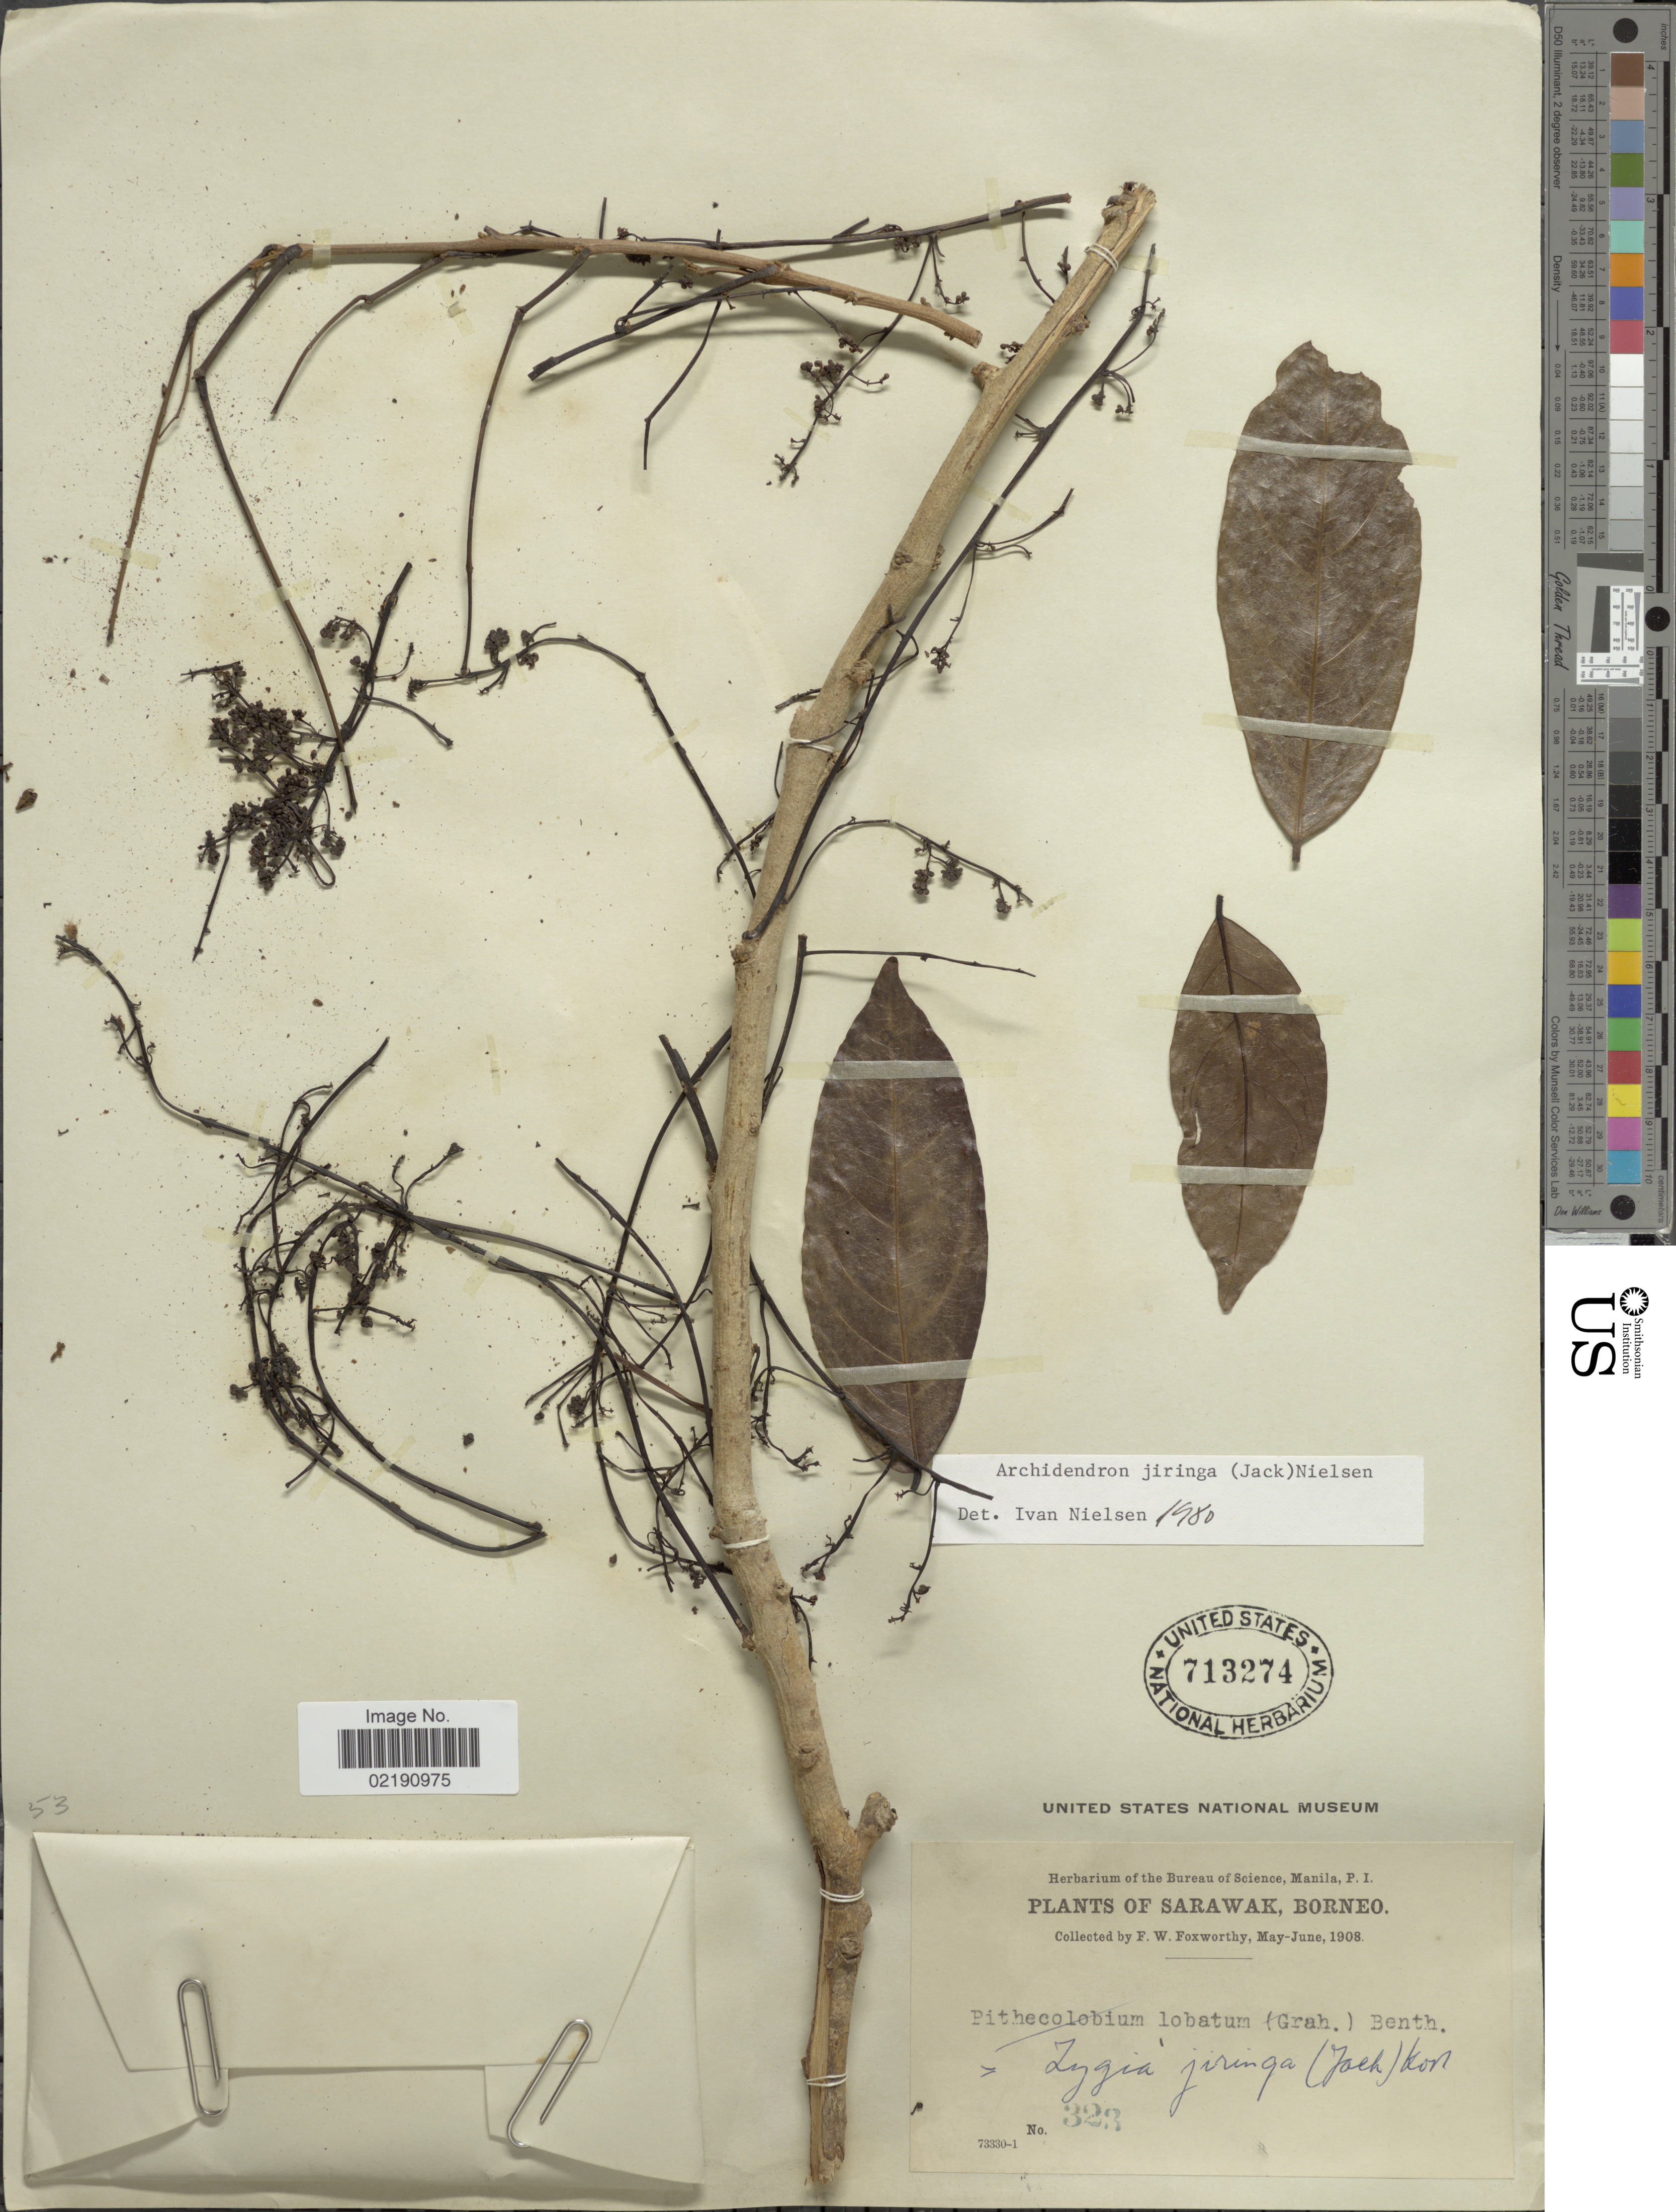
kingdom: Plantae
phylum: Tracheophyta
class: Magnoliopsida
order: Fabales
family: Fabaceae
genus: Archidendron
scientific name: Archidendron jiringa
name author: (Jack) I.C. Nielsen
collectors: F. W. Foxworthy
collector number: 323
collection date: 1908-05/1908-06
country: Malaysia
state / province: Sarawak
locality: Borneo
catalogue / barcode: US 713274